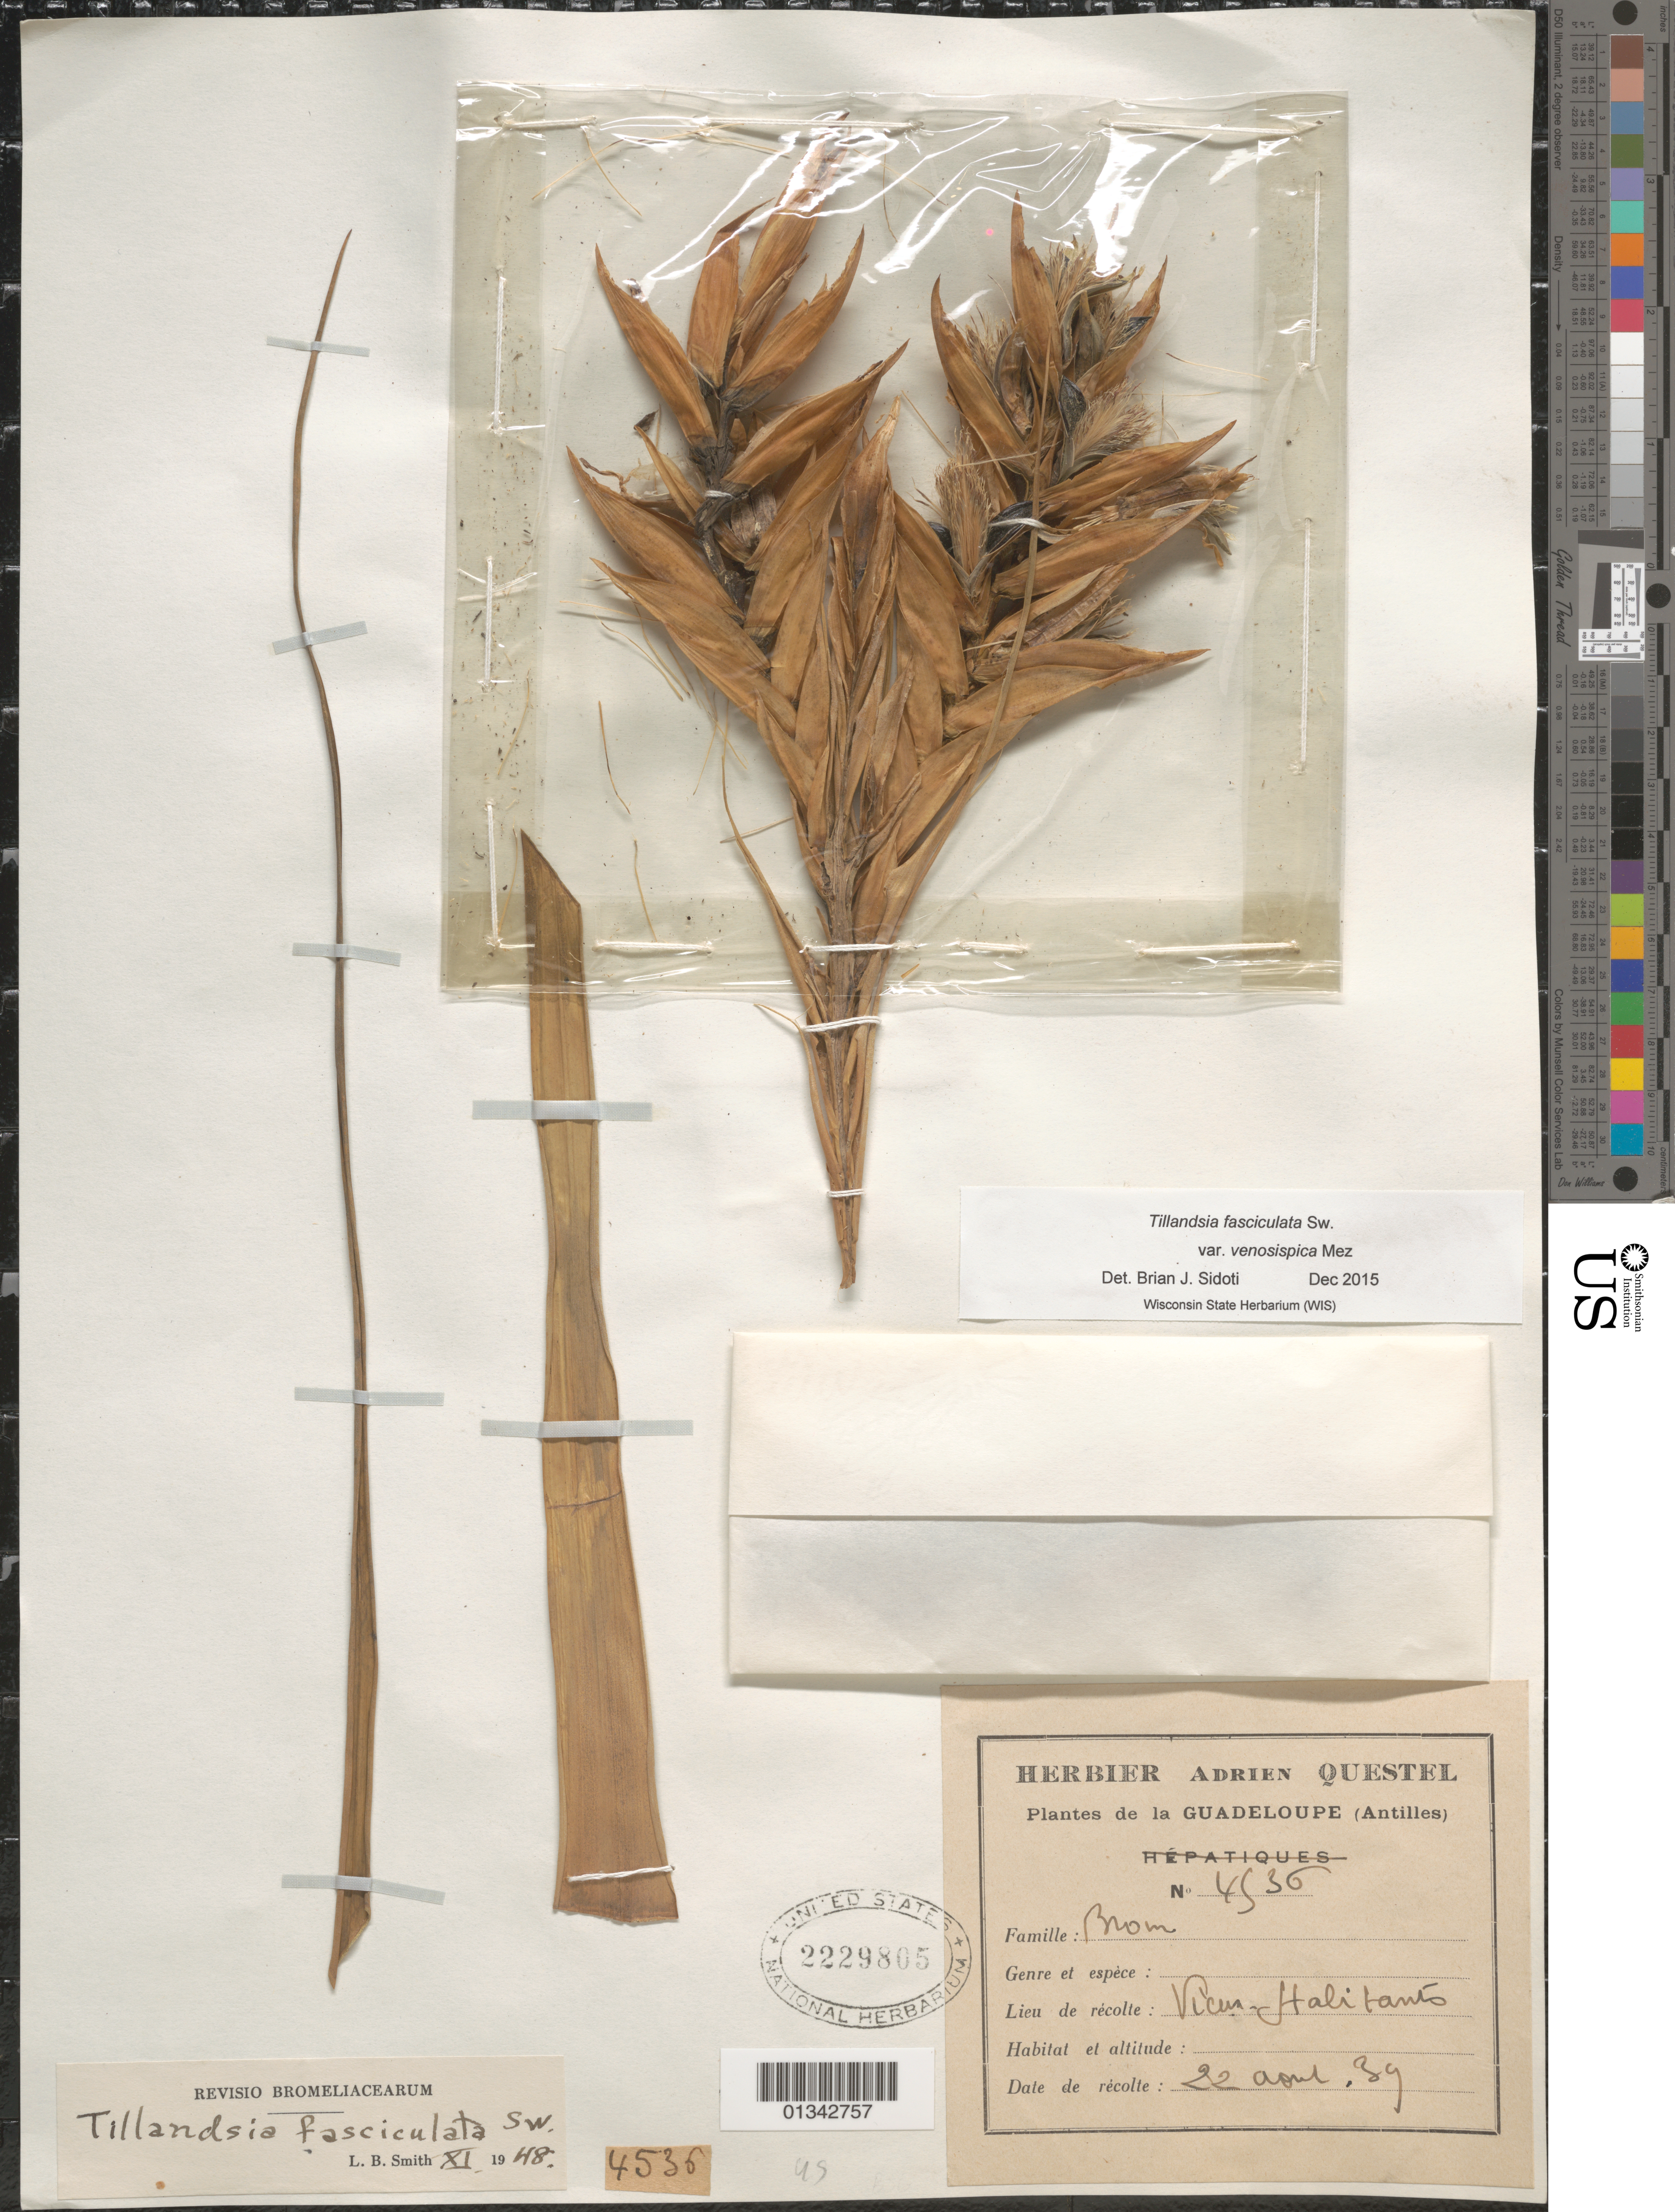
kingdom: Plantae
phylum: Tracheophyta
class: Liliopsida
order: Poales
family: Bromeliaceae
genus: Tillandsia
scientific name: Tillandsia fasciculata var. venosispica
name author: Mez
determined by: Sidoti, B. J.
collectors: A. Questel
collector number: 4536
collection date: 1939-08-22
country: Guadeloupe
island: Leeward Is.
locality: View-Habitants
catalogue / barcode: US 2229805